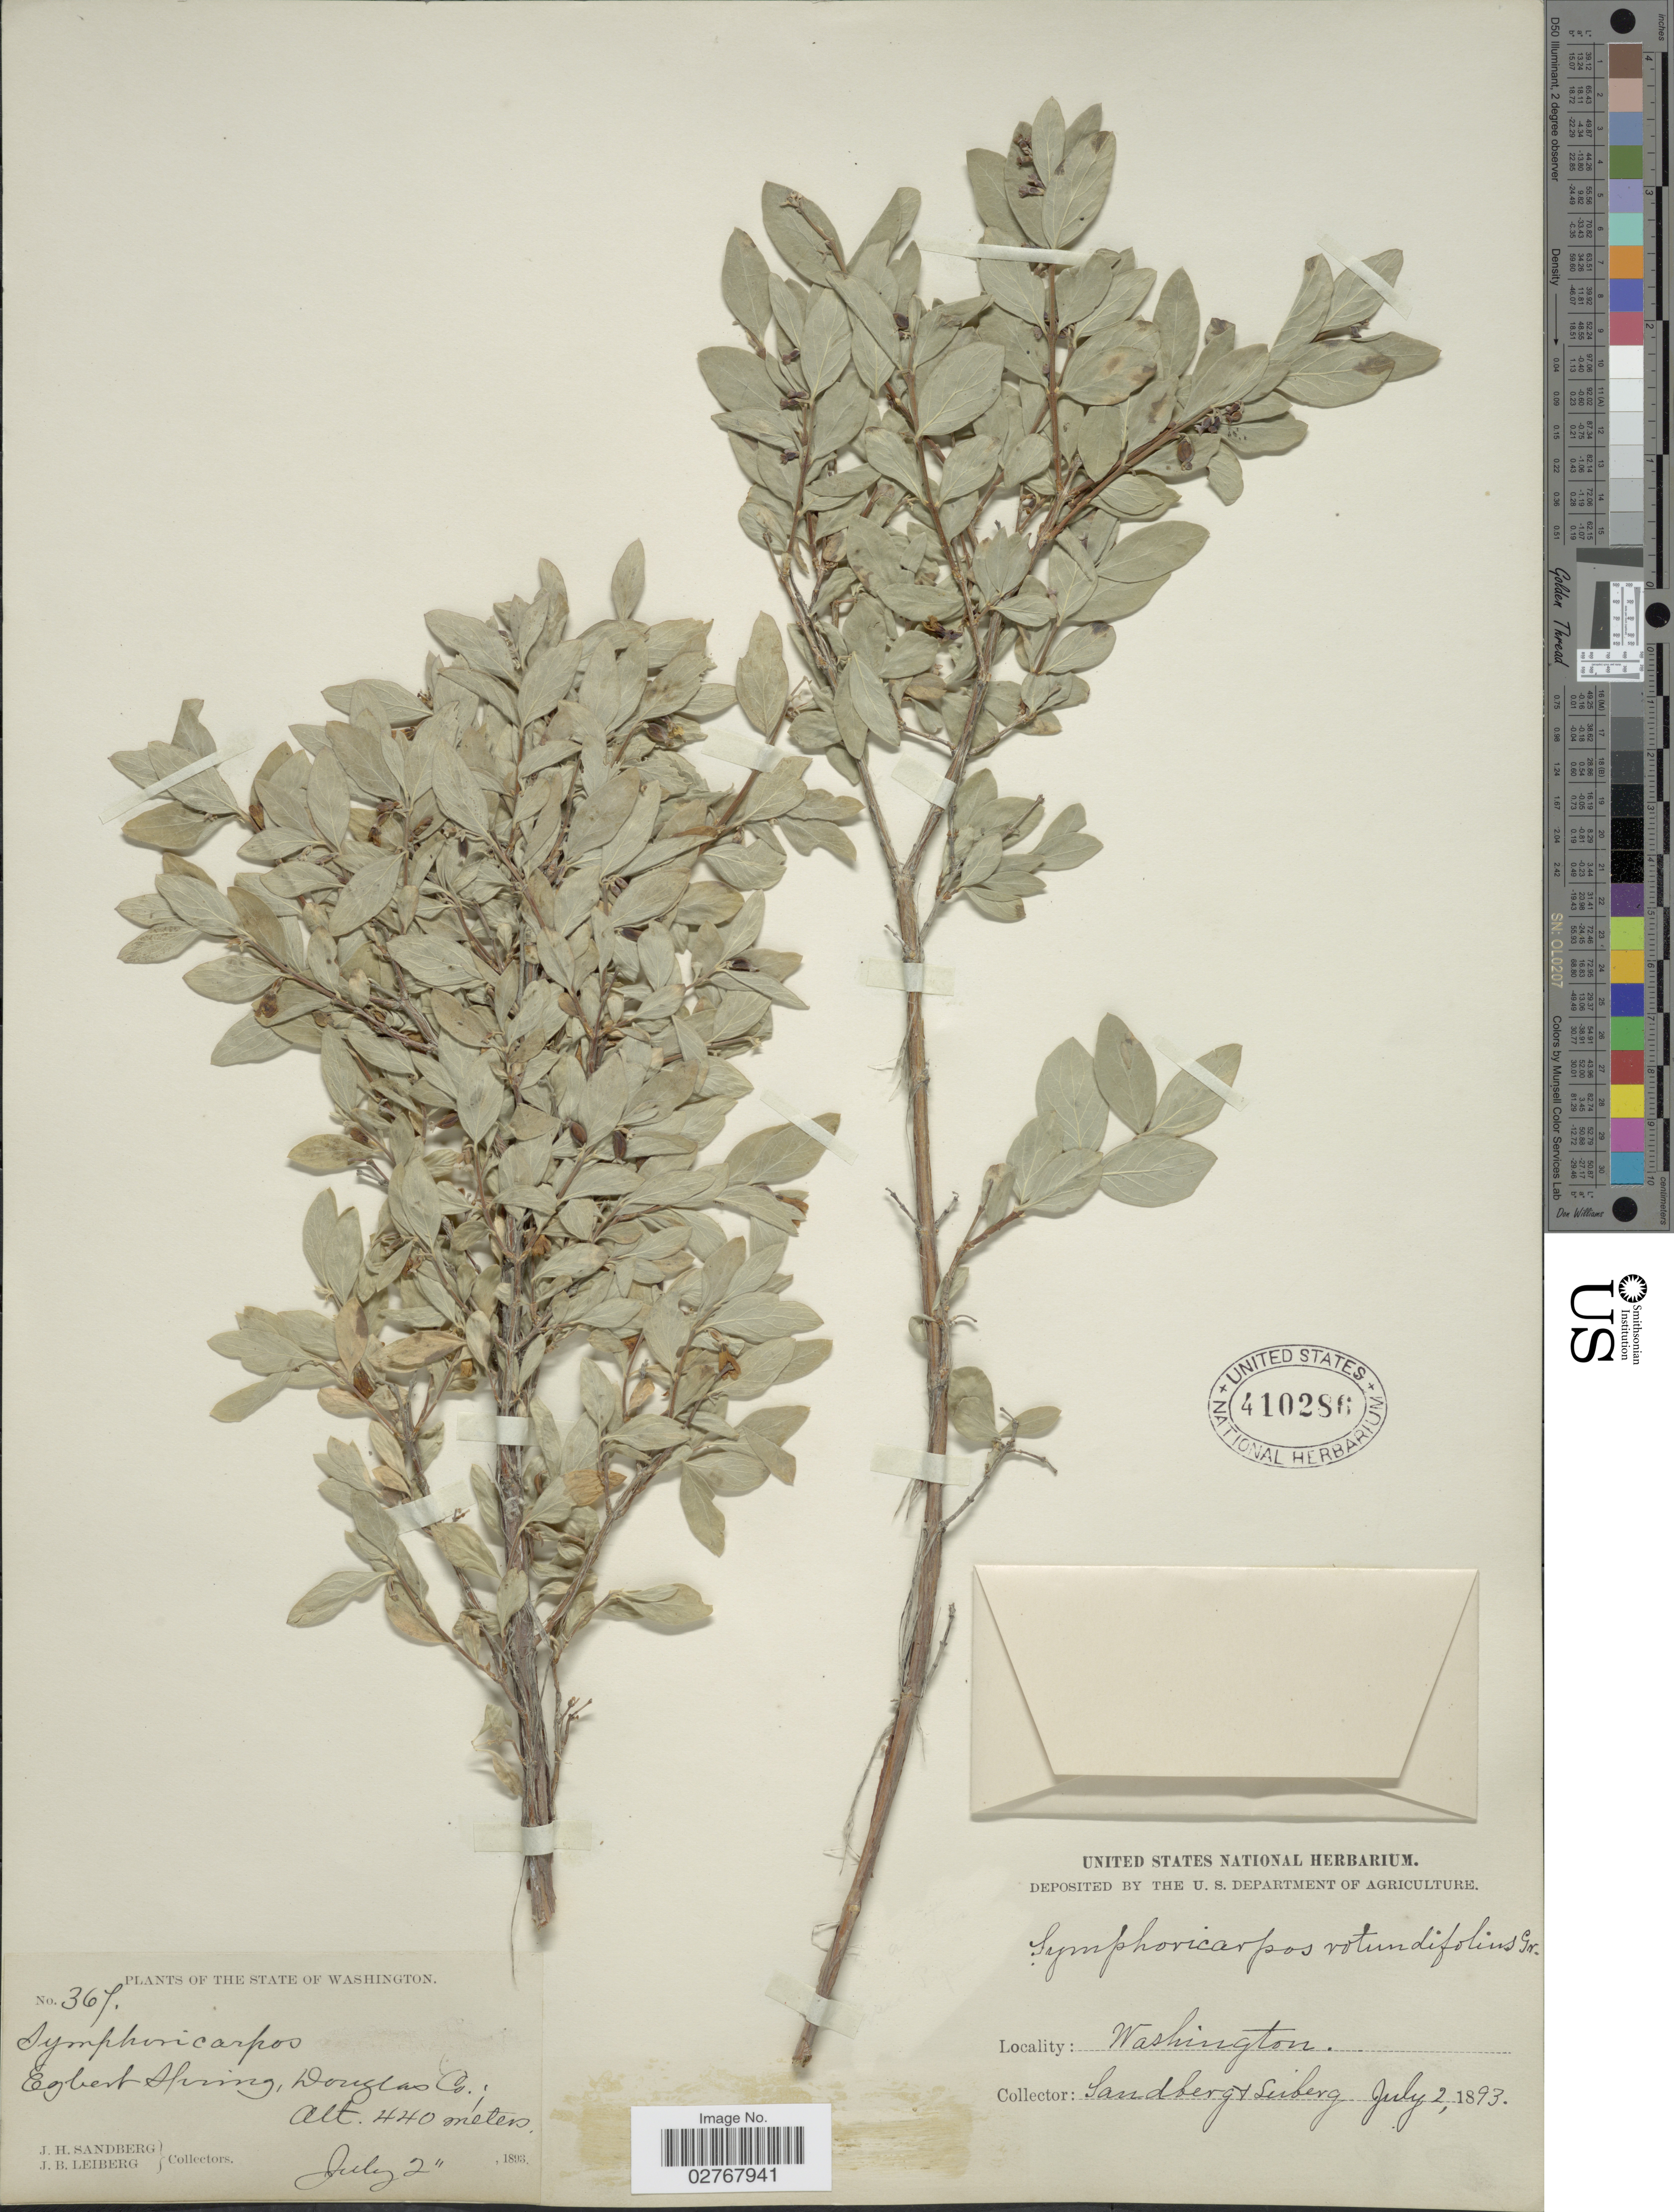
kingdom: Plantae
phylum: Tracheophyta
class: Magnoliopsida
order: Dipsacales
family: Caprifoliaceae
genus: Symphoricarpos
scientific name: Symphoricarpos vaccinioides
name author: Rydb.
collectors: J. H. Sandberg & J. B. Leiberg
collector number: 367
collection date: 1893-07-02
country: United States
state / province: Washington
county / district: Douglas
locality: Egbert Spring, Douglas Co.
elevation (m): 440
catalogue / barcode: US 410286